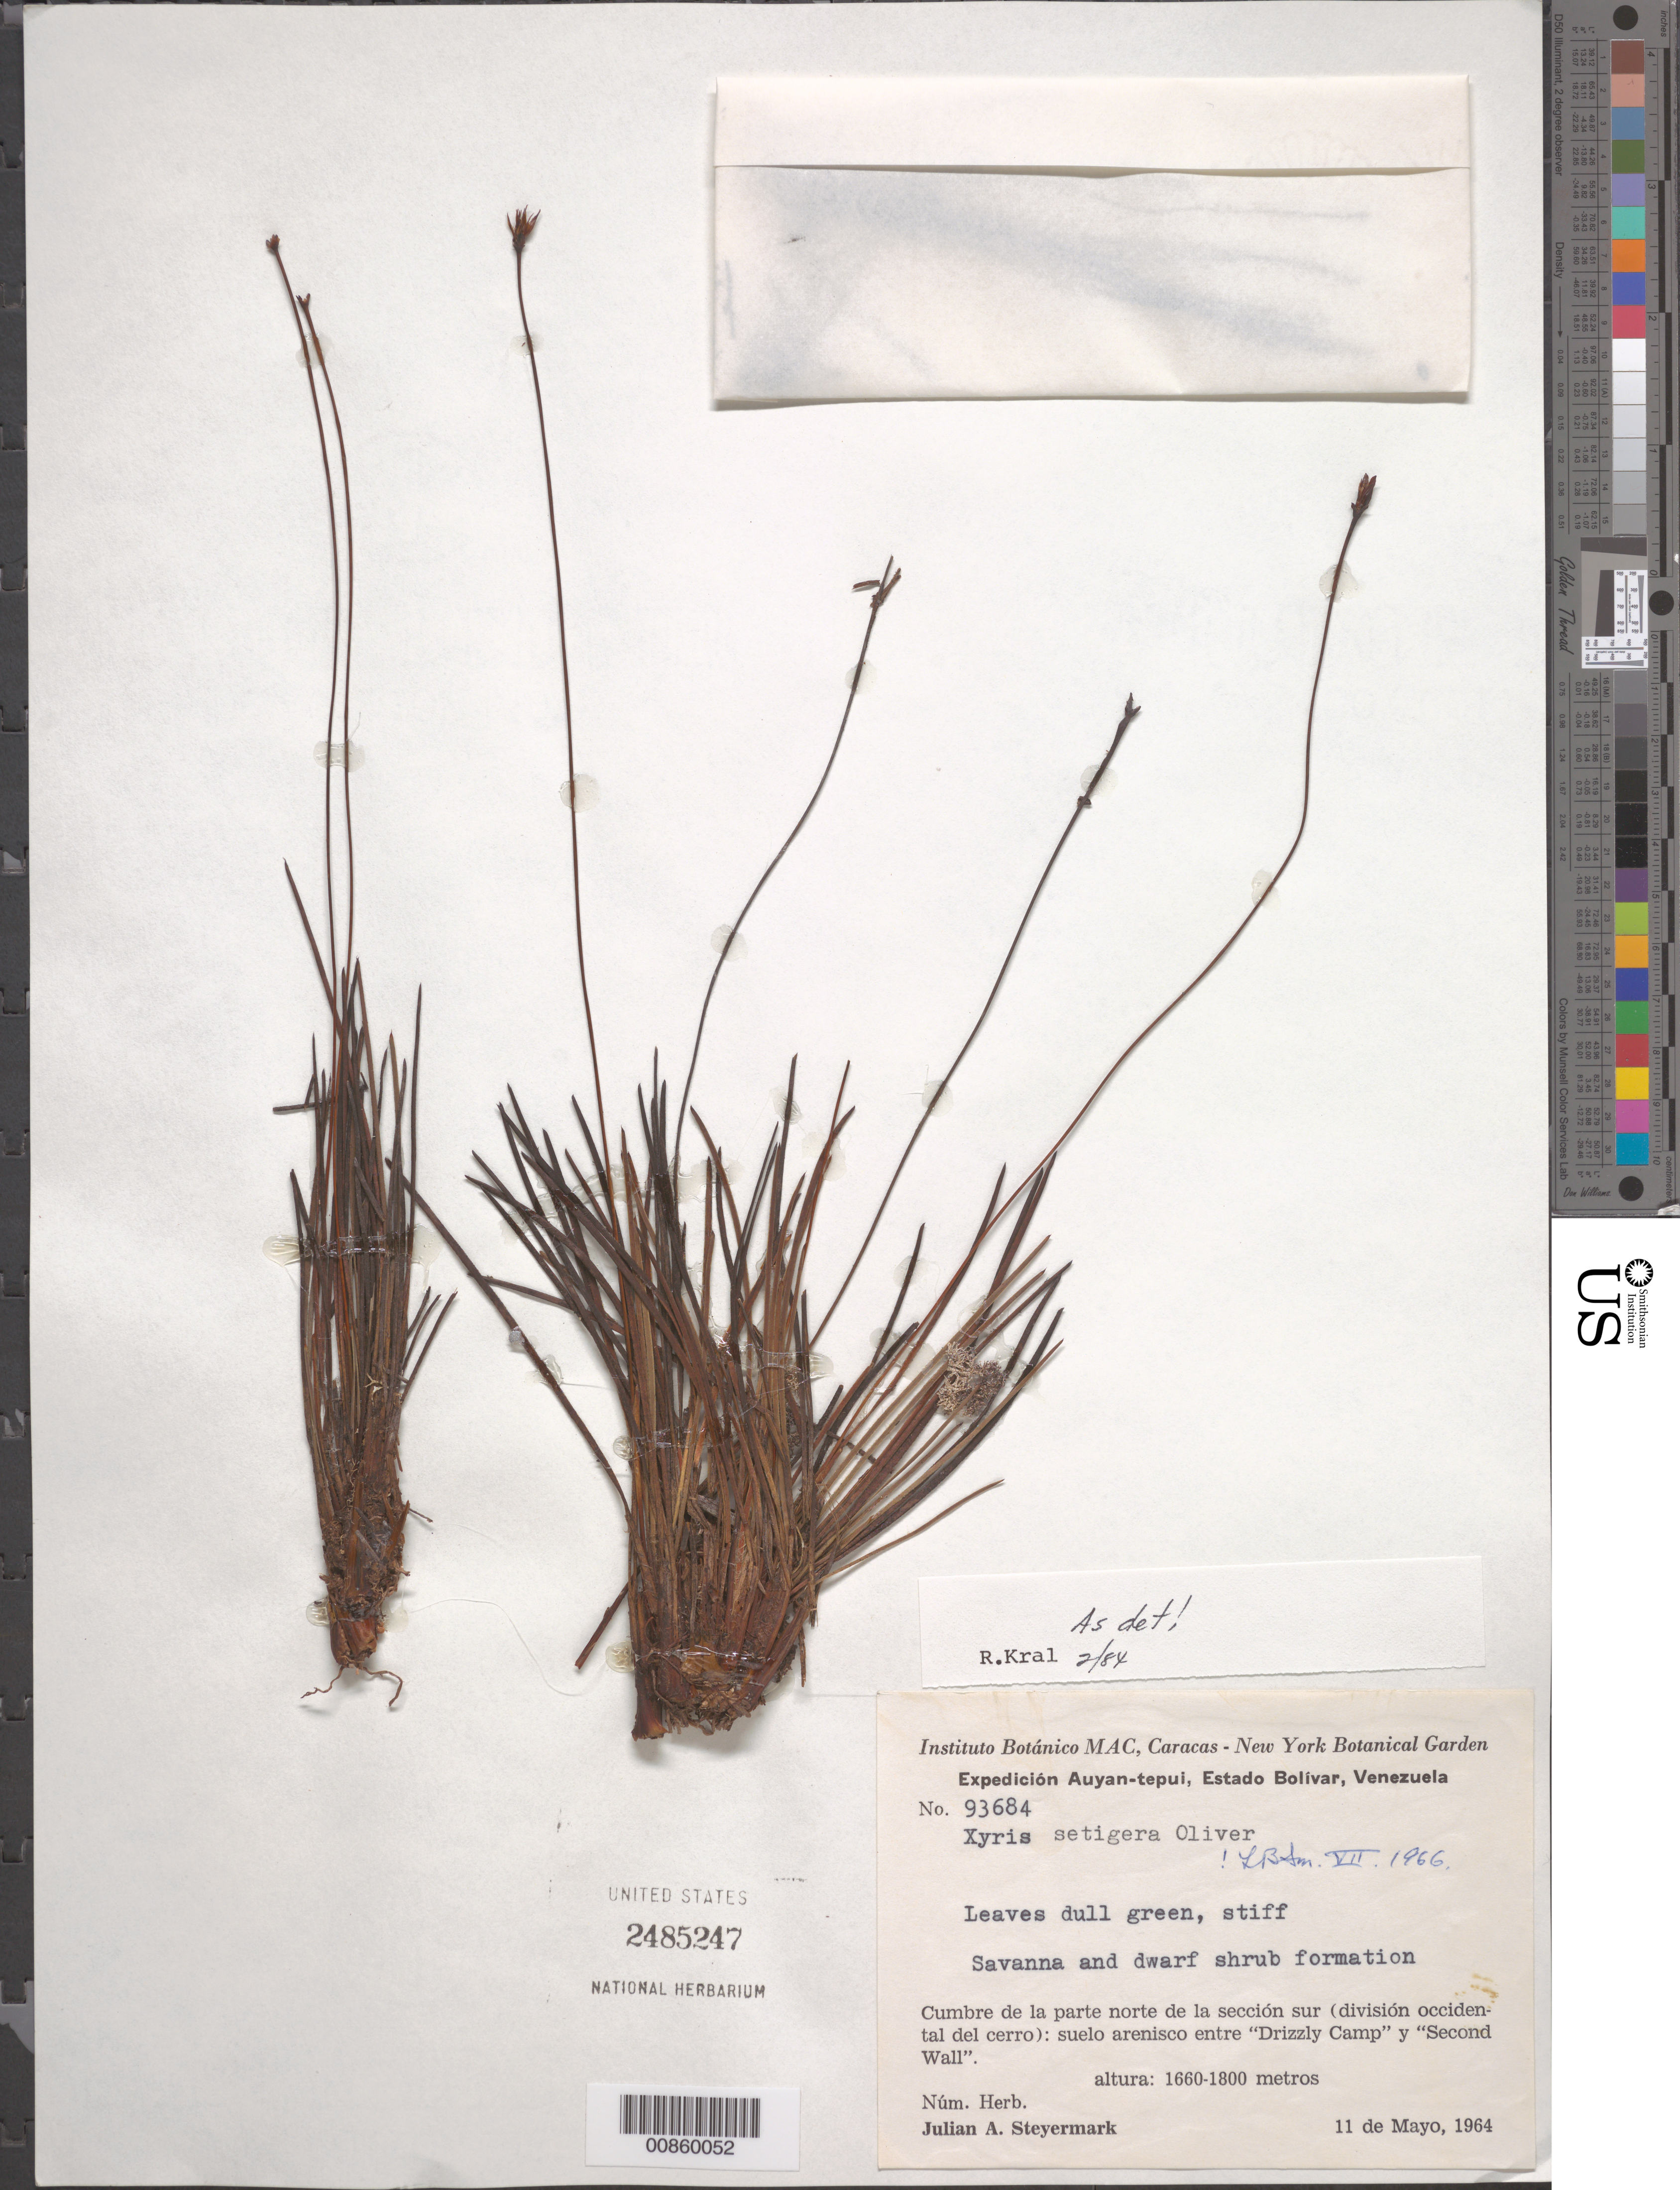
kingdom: Plantae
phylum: Tracheophyta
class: Liliopsida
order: Poales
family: Xyridaceae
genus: Xyris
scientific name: Xyris setigera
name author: Oliv.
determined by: Kral, Robert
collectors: J. Steyermark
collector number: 93684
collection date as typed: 11-May-64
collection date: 1964-05-11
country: Venezuela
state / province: Bolívar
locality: Auyan-tepuí, cumbre de la parte norte de la sección sur (div. occidental del cerro): entre "Drizzly Camp" y "Second Wall"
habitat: Suelo arenisco; savanna and dwarf shrub formation.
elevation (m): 1660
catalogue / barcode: US 2485247